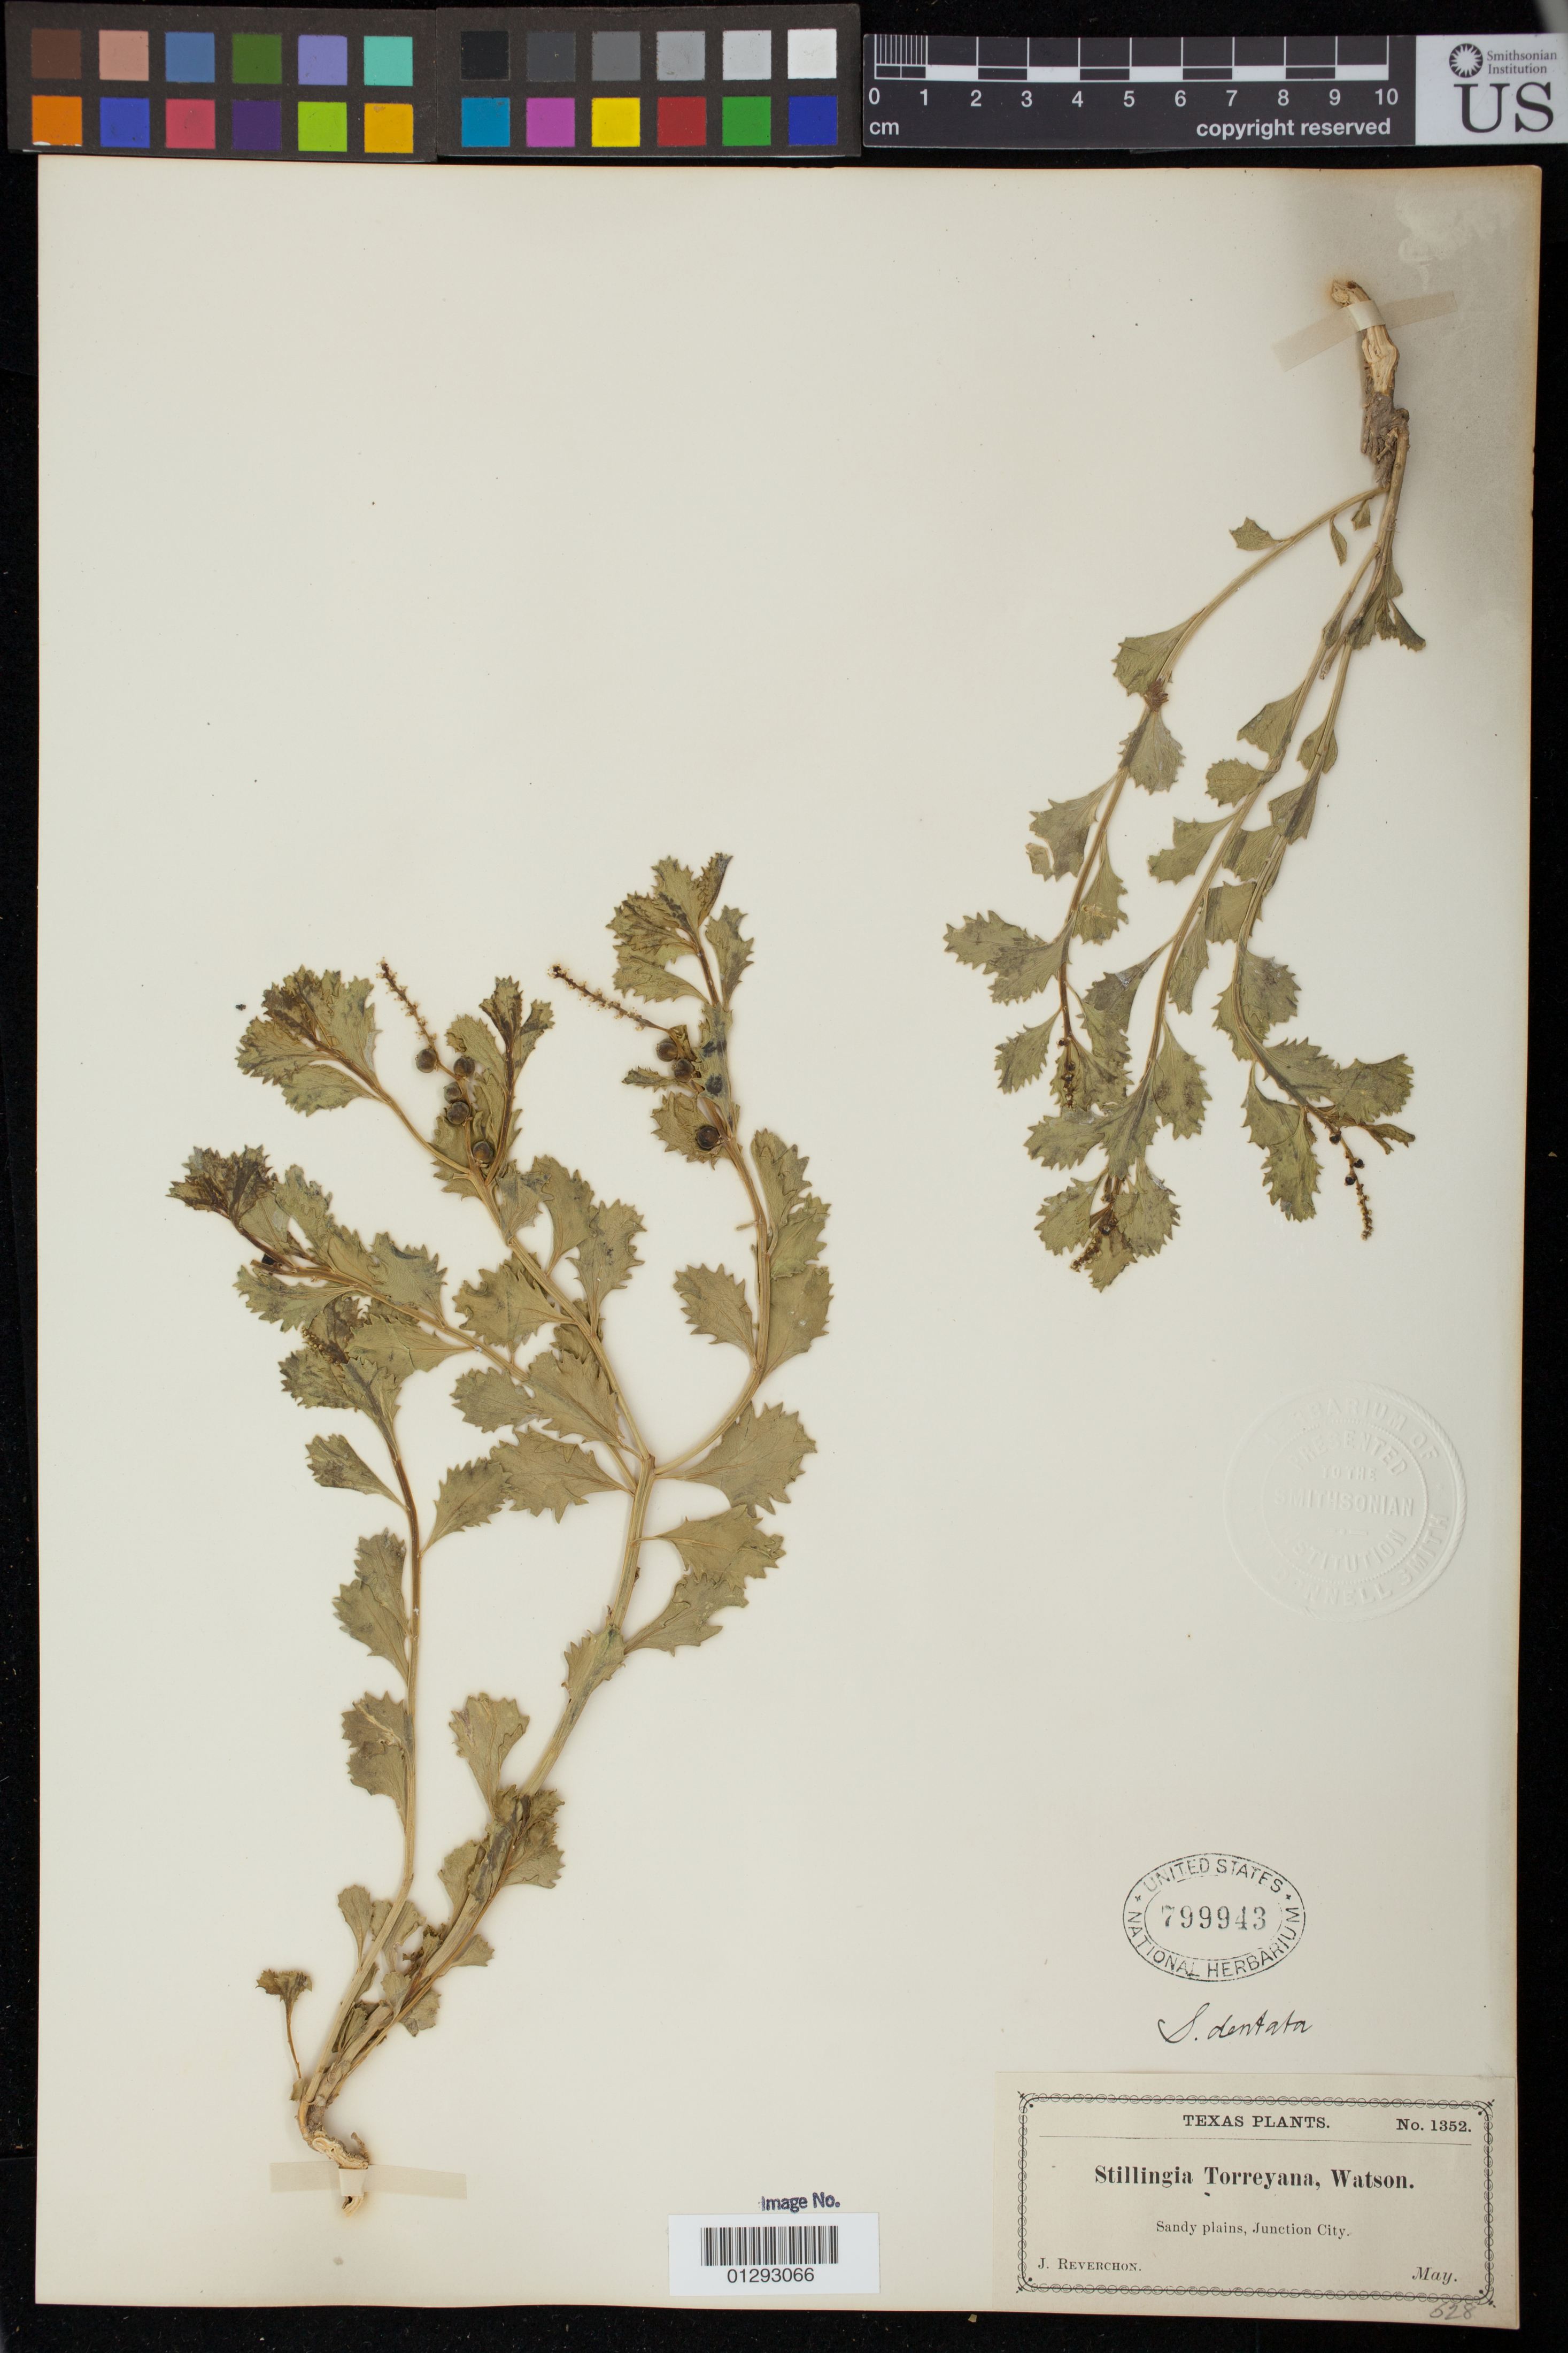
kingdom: Plantae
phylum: Tracheophyta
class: Magnoliopsida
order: Malpighiales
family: Euphorbiaceae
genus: Stillingia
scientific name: Stillingia treculiana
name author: (Müll. Arg.) I.M. Johnst.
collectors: J. Reverchon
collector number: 1352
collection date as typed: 05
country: United States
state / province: Texas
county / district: Kimble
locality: Sandy plains, Junction City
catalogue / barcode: US 799943